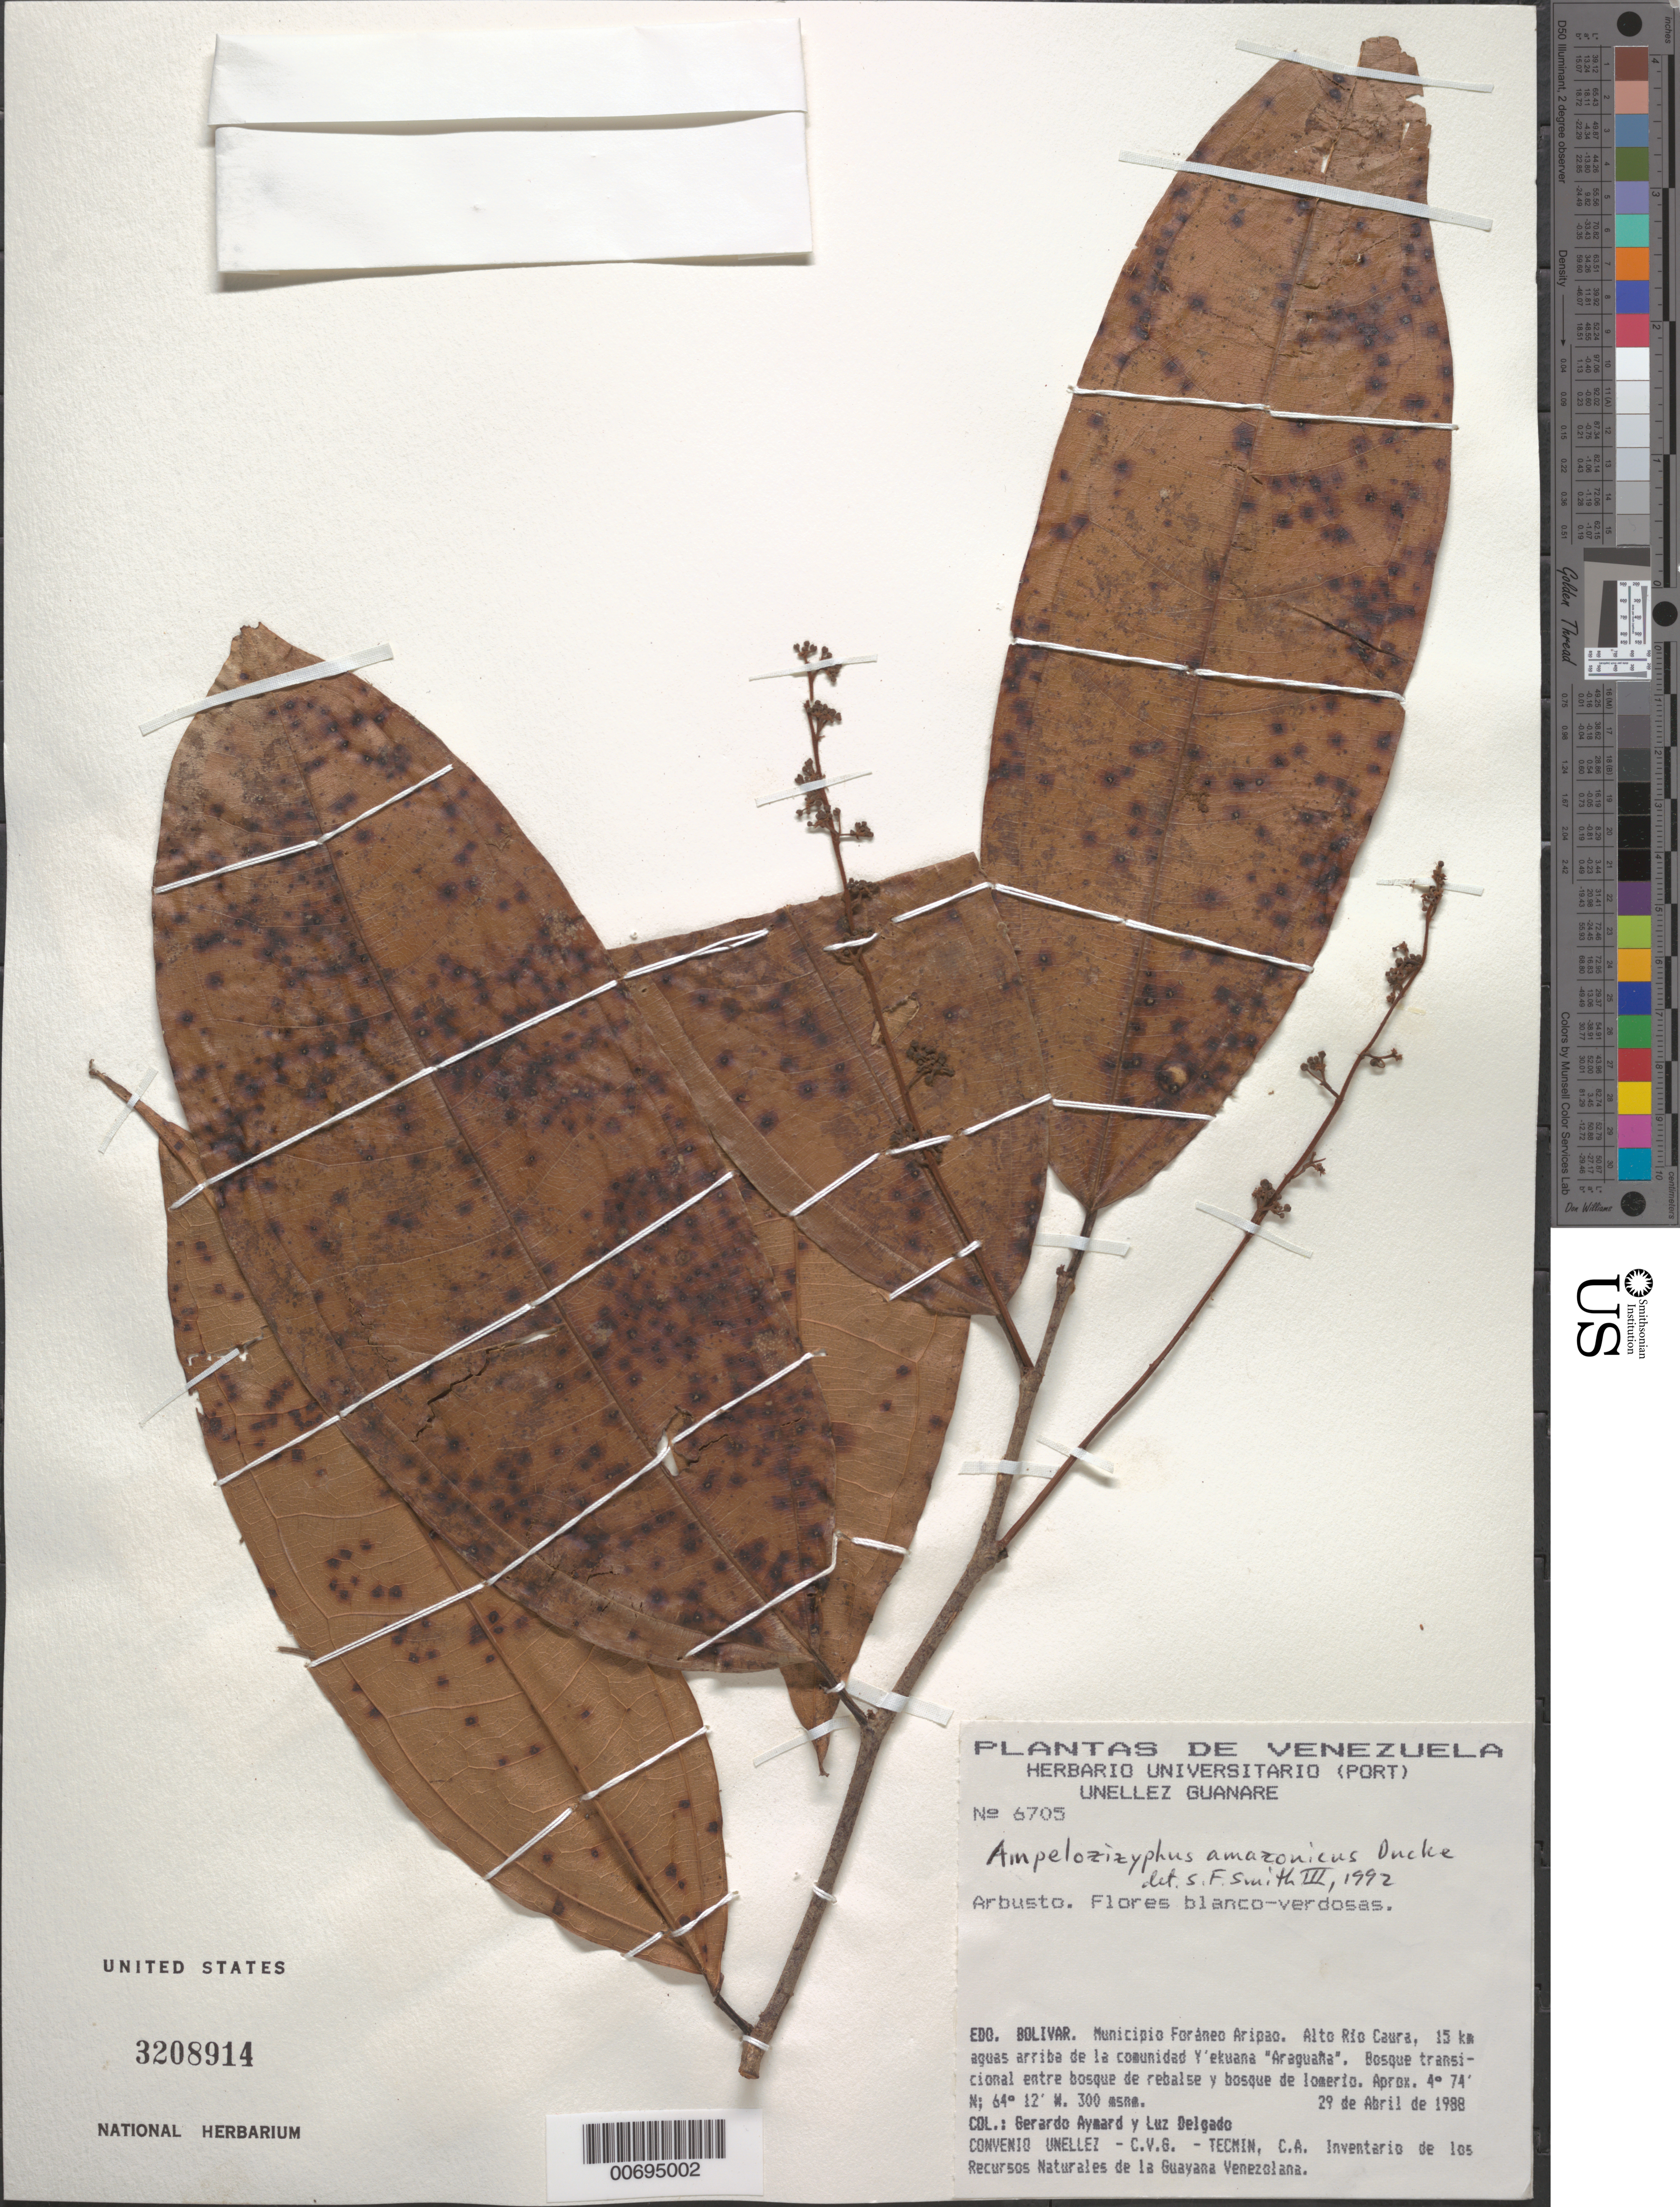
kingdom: Plantae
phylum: Tracheophyta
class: Magnoliopsida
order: Rosales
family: Rhamnaceae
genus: Ampelozizyphus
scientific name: Ampelozizyphus amazonicus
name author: Ducke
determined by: Smith, Stephen F., (US), NMNH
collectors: G. A. Aymard & L. Delgado V.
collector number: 6705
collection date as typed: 29-Apr-88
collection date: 1988-04-29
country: Venezuela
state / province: Bolívar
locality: Mun. Foraneo Aripao, Alto Río Caura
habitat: Bosque transicioinal entre bosque de rebalse y bosque de lomerio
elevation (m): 300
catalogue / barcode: US 3208914